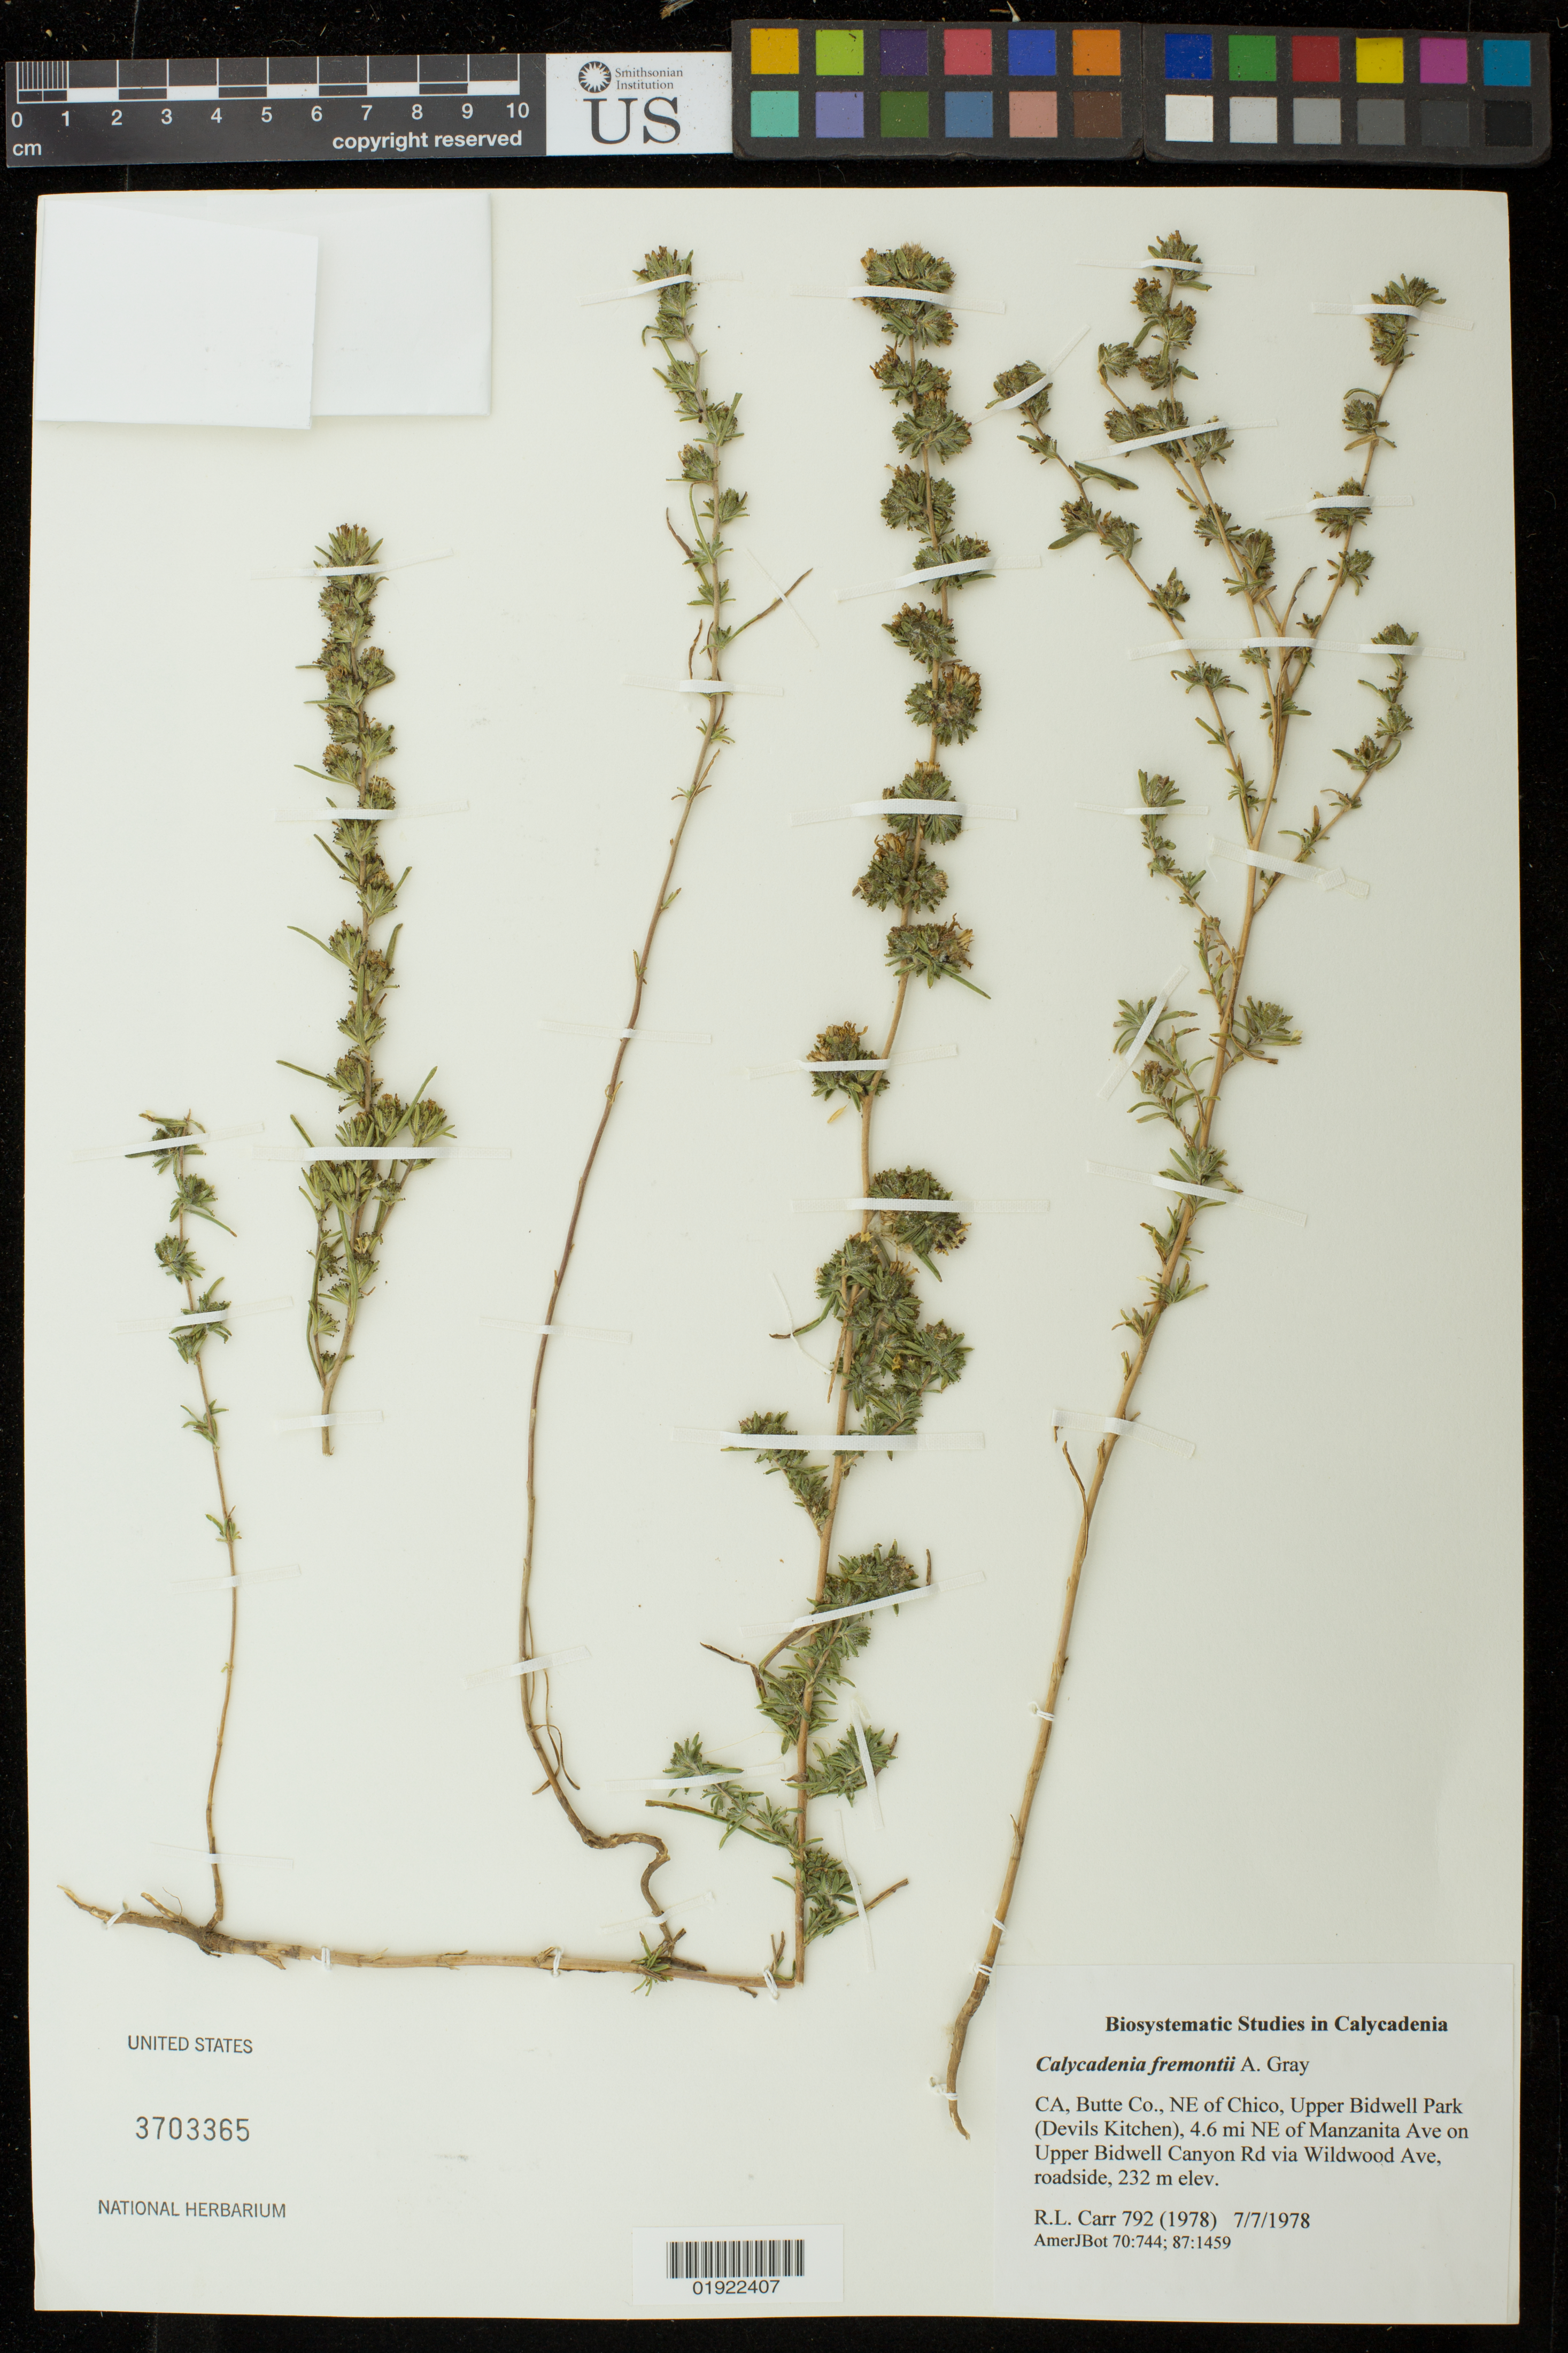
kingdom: Plantae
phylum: Tracheophyta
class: Magnoliopsida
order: Asterales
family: Asteraceae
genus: Calycadenia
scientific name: Calycadenia fremontii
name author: A. Gray in Emory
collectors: R. Carr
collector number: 792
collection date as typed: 7/17/1978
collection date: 1978-07-17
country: United States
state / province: California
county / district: Butte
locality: NE of Chico, Upper Bidwell Park (Devils Kitchen), 4.6 mi NE of Manzanita Ave on Upper Bidwell Canyon Rd via Wildwood Ave, roadside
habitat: roadside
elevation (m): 232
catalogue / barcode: US 3703365